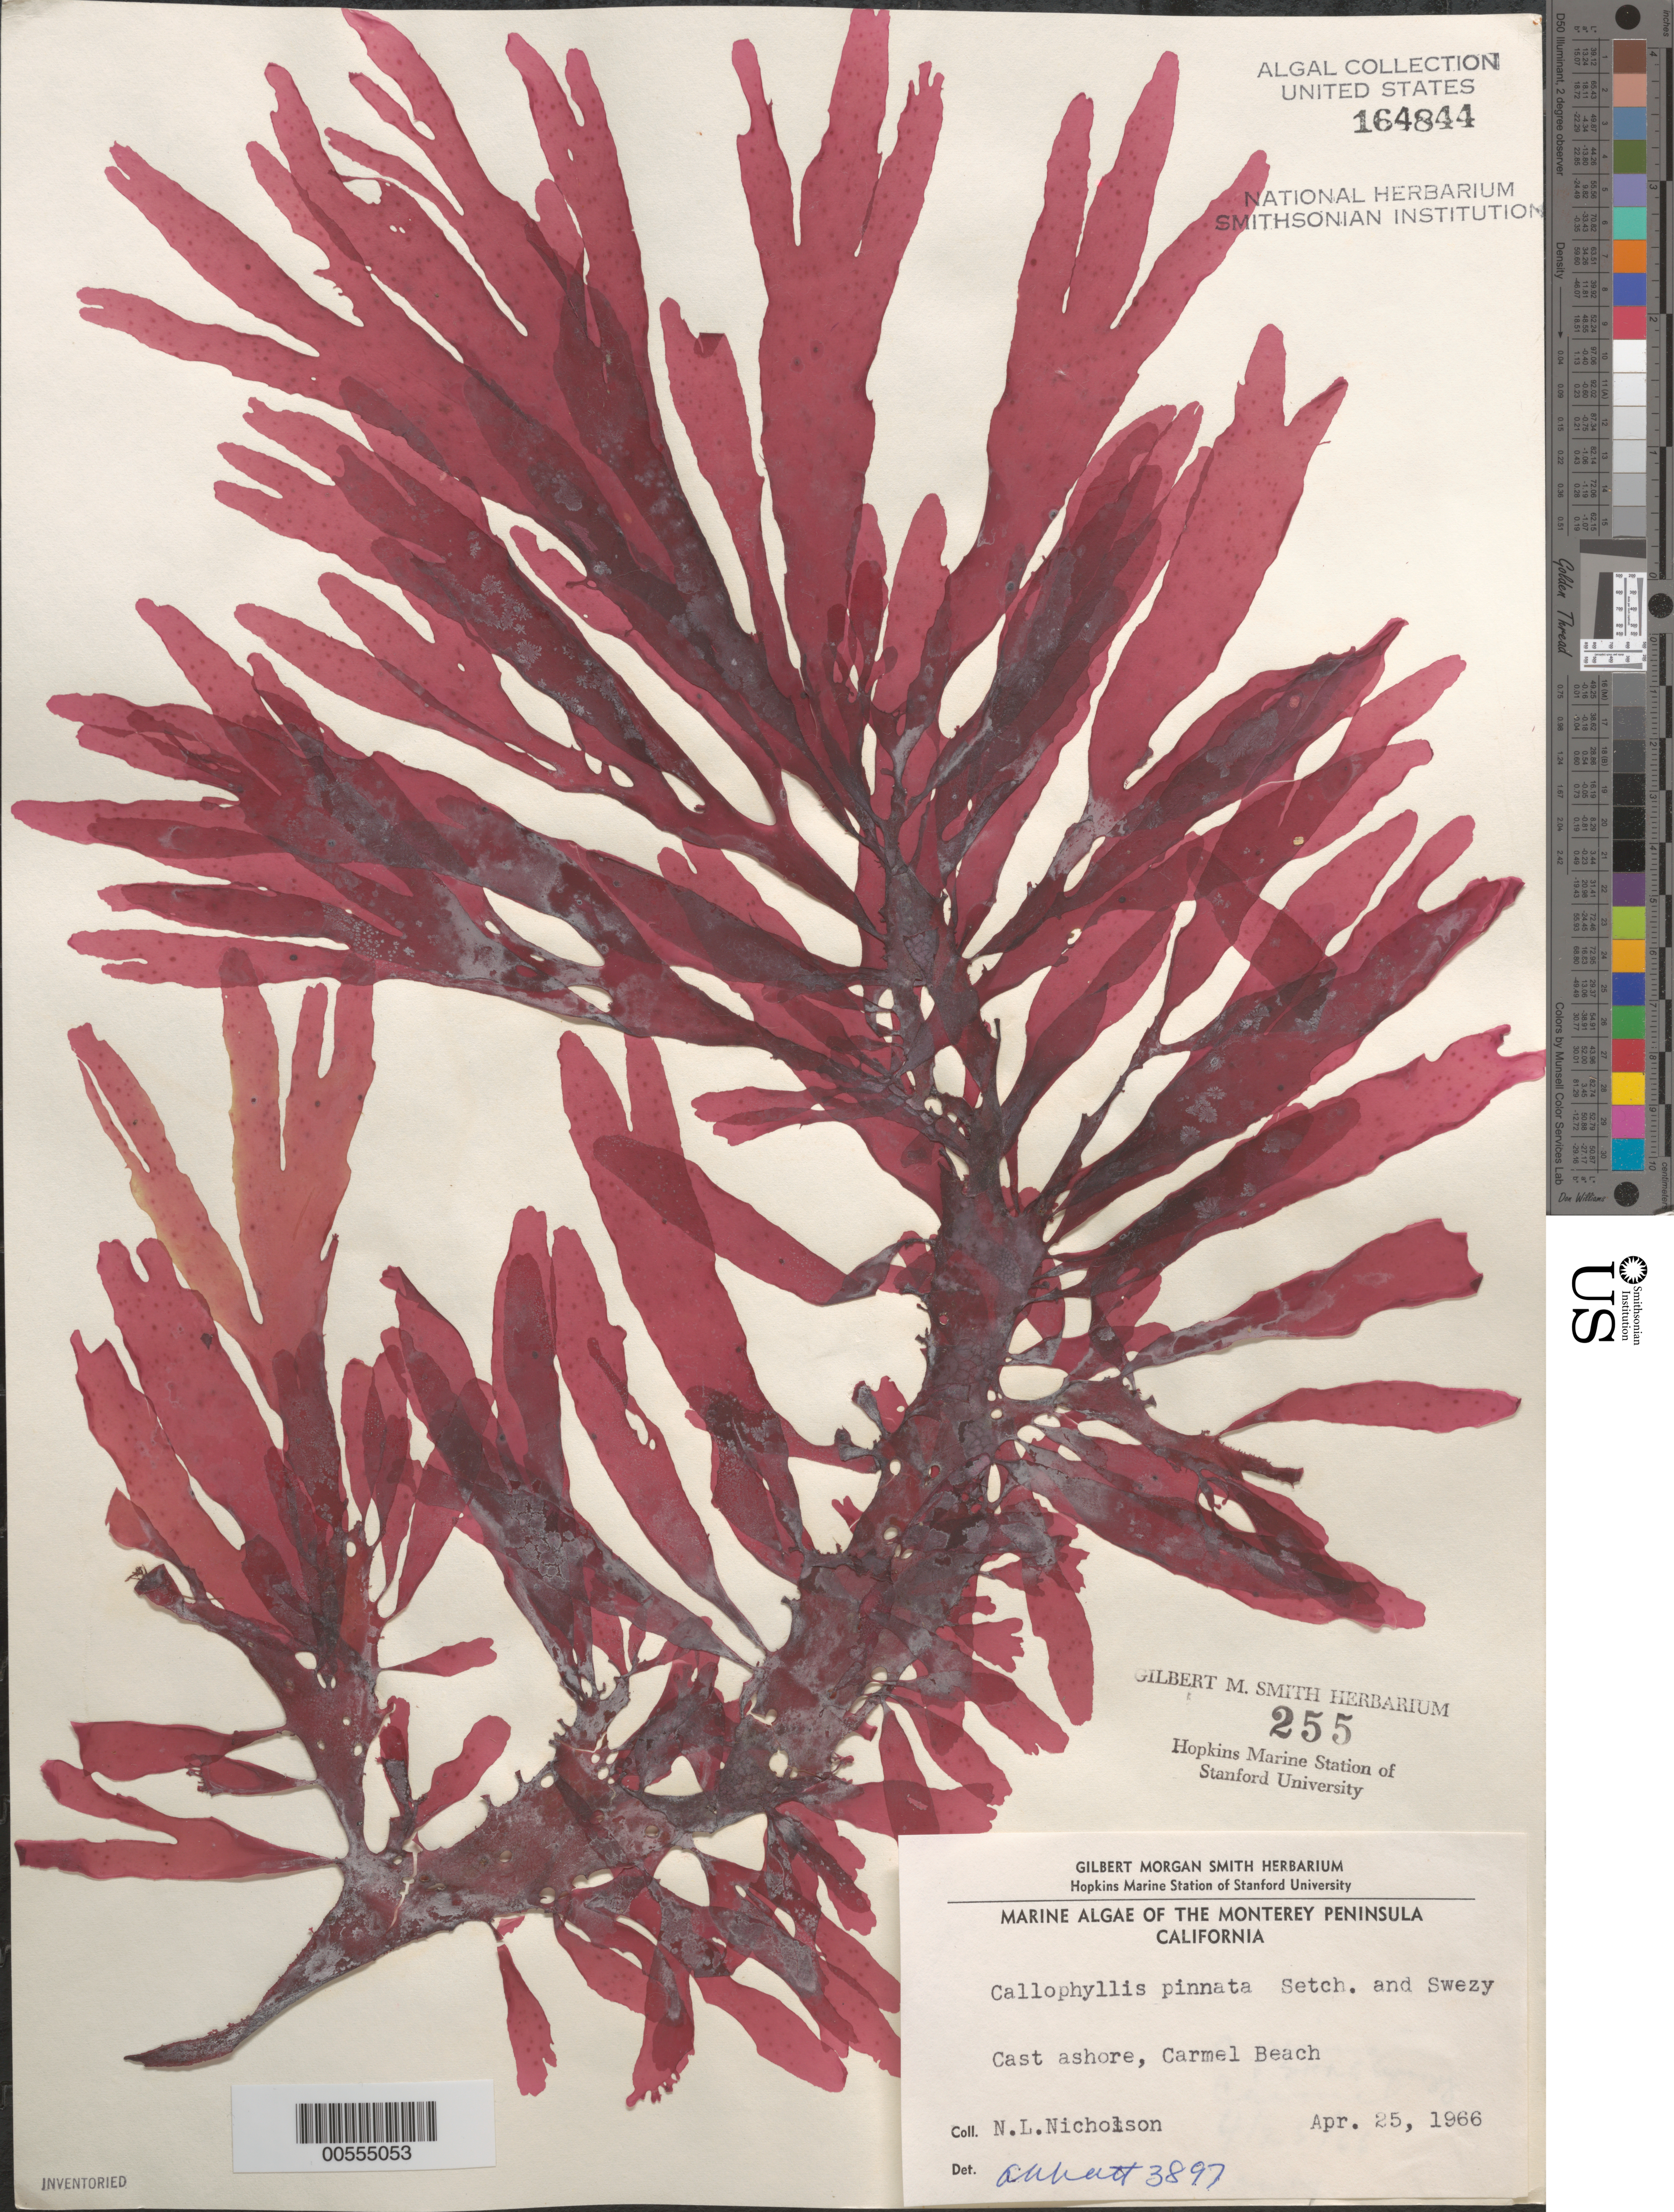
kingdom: Plantae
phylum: Rhodophyta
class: Florideophyceae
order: Gigartinales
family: Kallymeniaceae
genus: Callophyllis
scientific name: Callophyllis pinnata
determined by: Abbott, Isabella A.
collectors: N. Nicholson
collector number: IAA 3897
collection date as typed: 25 Apr 1966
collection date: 1966-04-25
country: United States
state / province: California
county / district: Monterey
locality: Carmel Beach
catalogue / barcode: US 164844